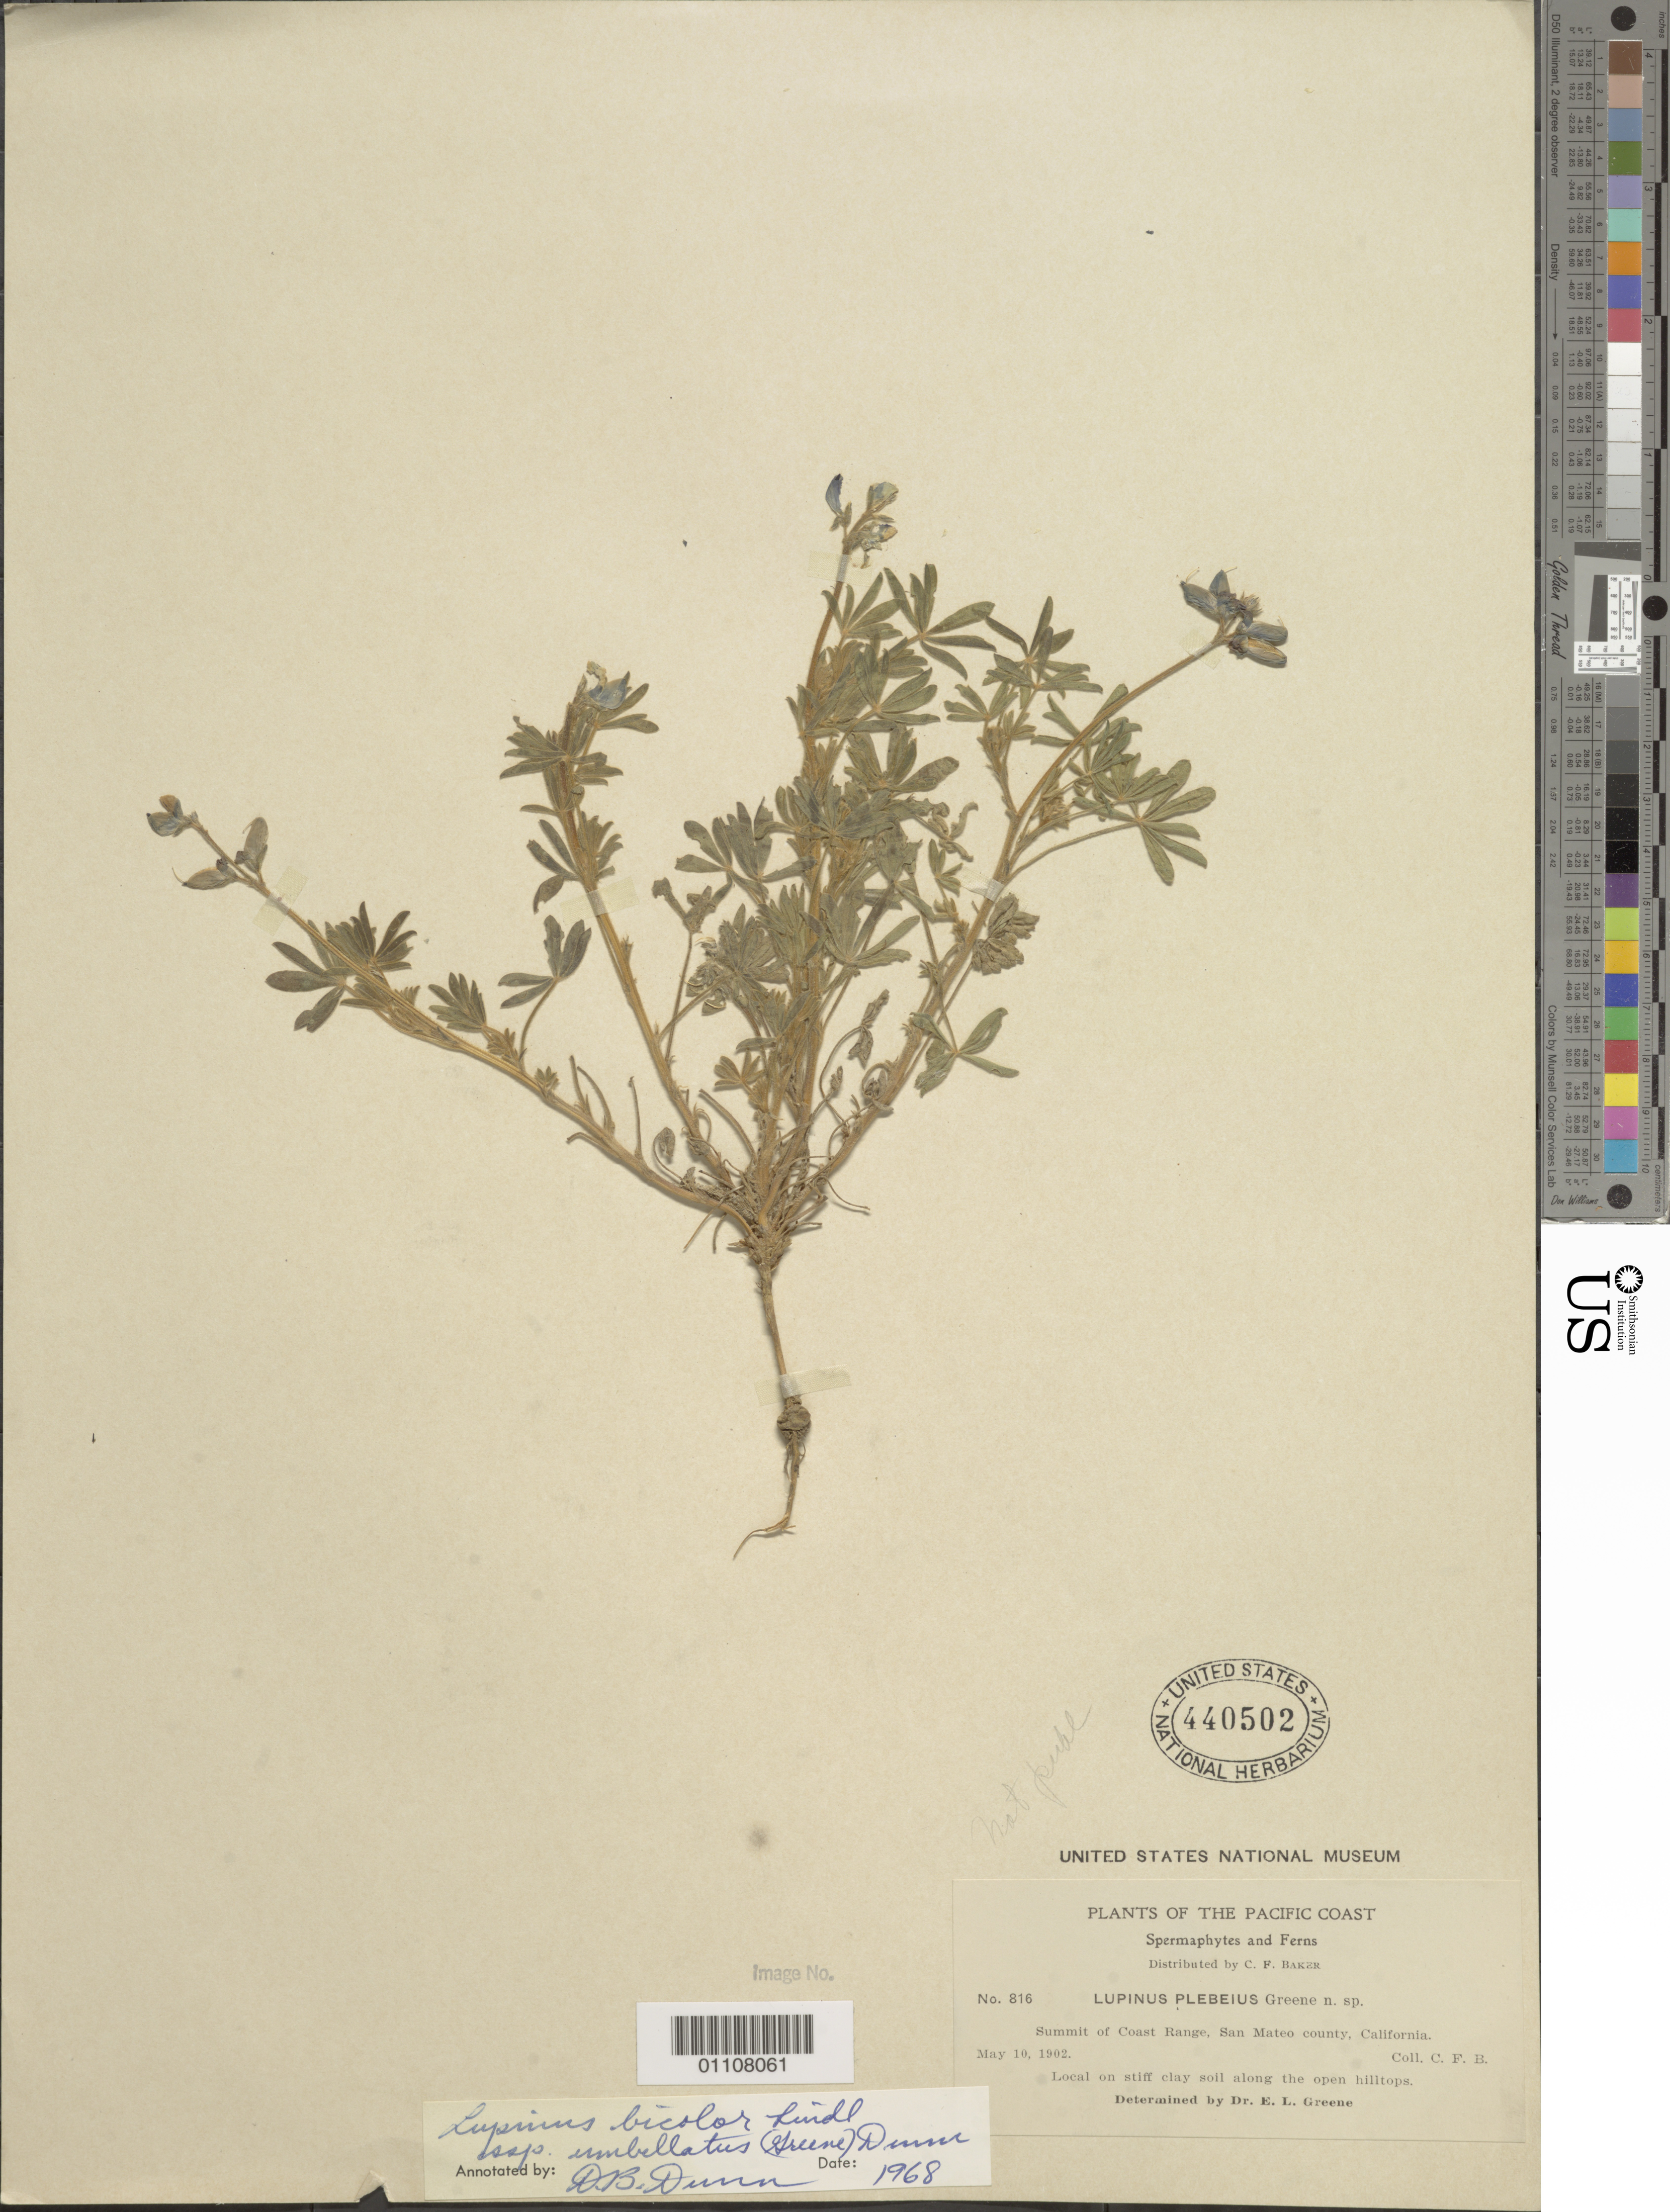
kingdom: Plantae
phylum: Tracheophyta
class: Magnoliopsida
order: Fabales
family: Fabaceae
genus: Lupinus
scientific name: Lupinus bicolor var. umbellatus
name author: (Greene) C.P. Sm.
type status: Voucher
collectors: C. F. Baker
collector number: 816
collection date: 1902-05-10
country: United States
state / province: California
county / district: San Mateo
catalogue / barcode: US 440502